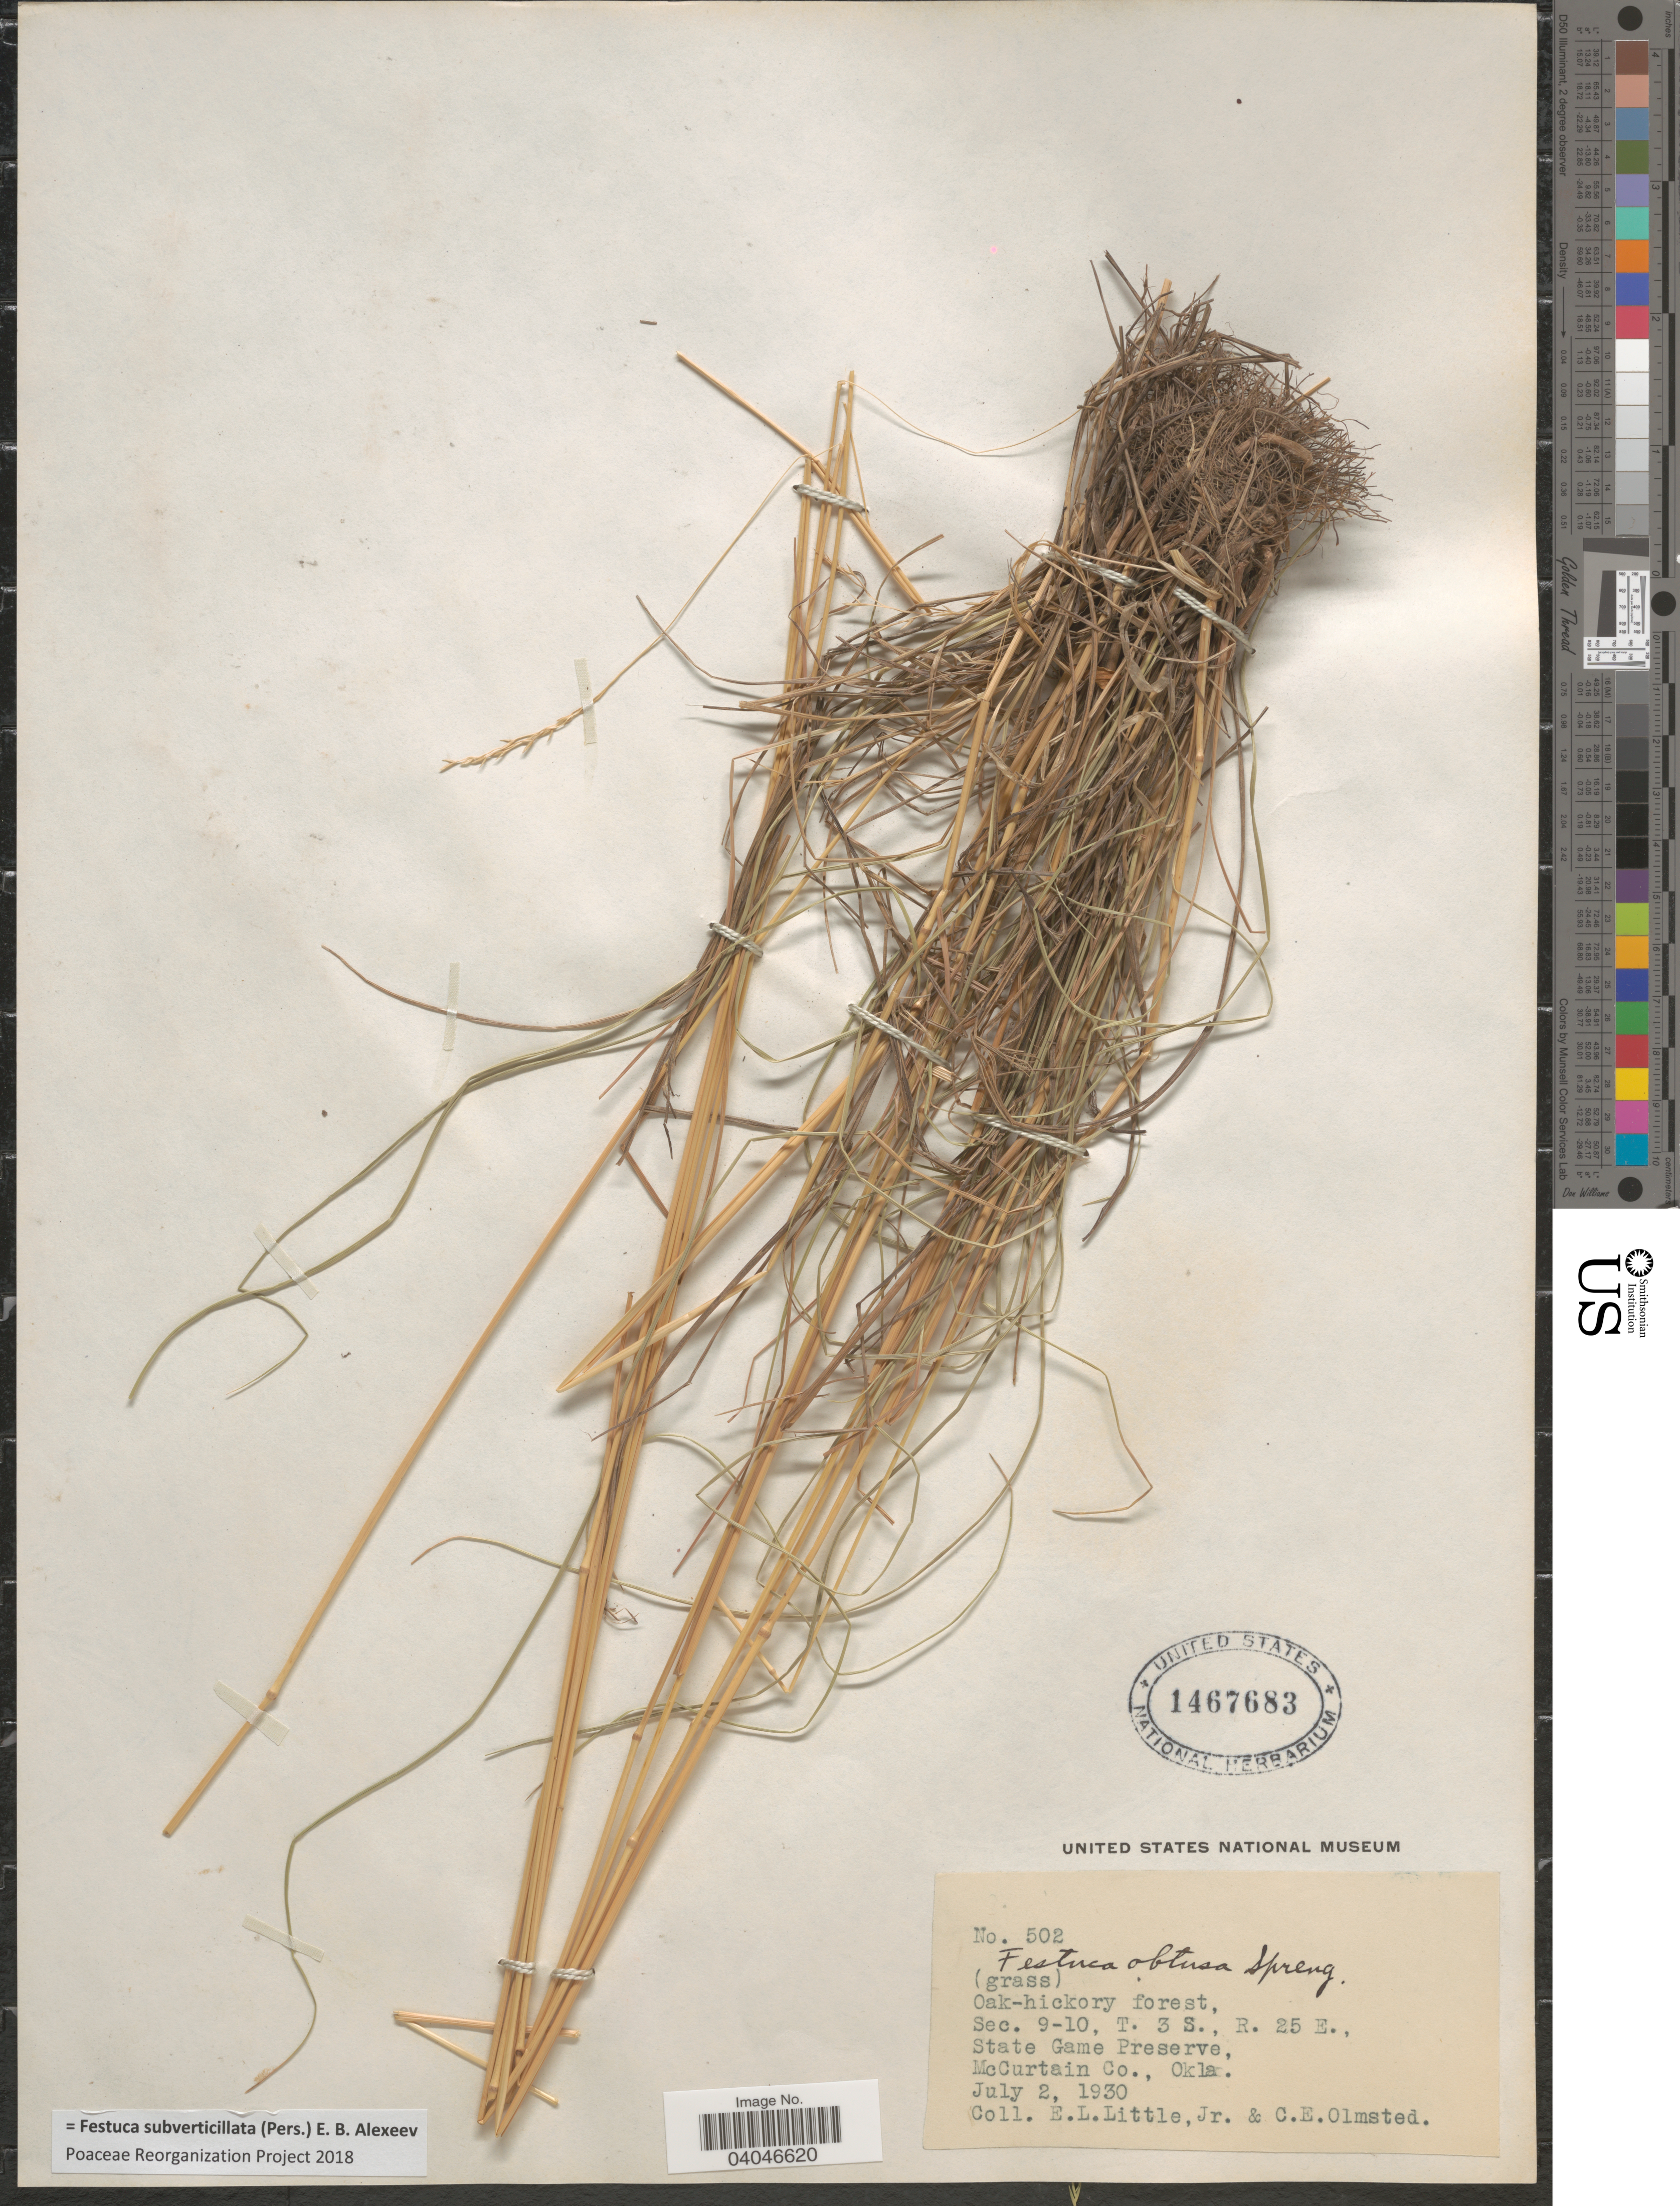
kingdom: Plantae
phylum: Tracheophyta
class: Liliopsida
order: Poales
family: Poaceae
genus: Festuca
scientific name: Festuca subverticillata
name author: (Pers.) E.B. Alexeev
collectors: E. L. Little & C. Olmsted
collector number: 502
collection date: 1930-07-02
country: United States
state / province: Oklahoma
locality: Oak-hickory forest, Sec. 9-10, T.3S., R.25E., State Game Preserve, McCurtain Co.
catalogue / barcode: US 1467683